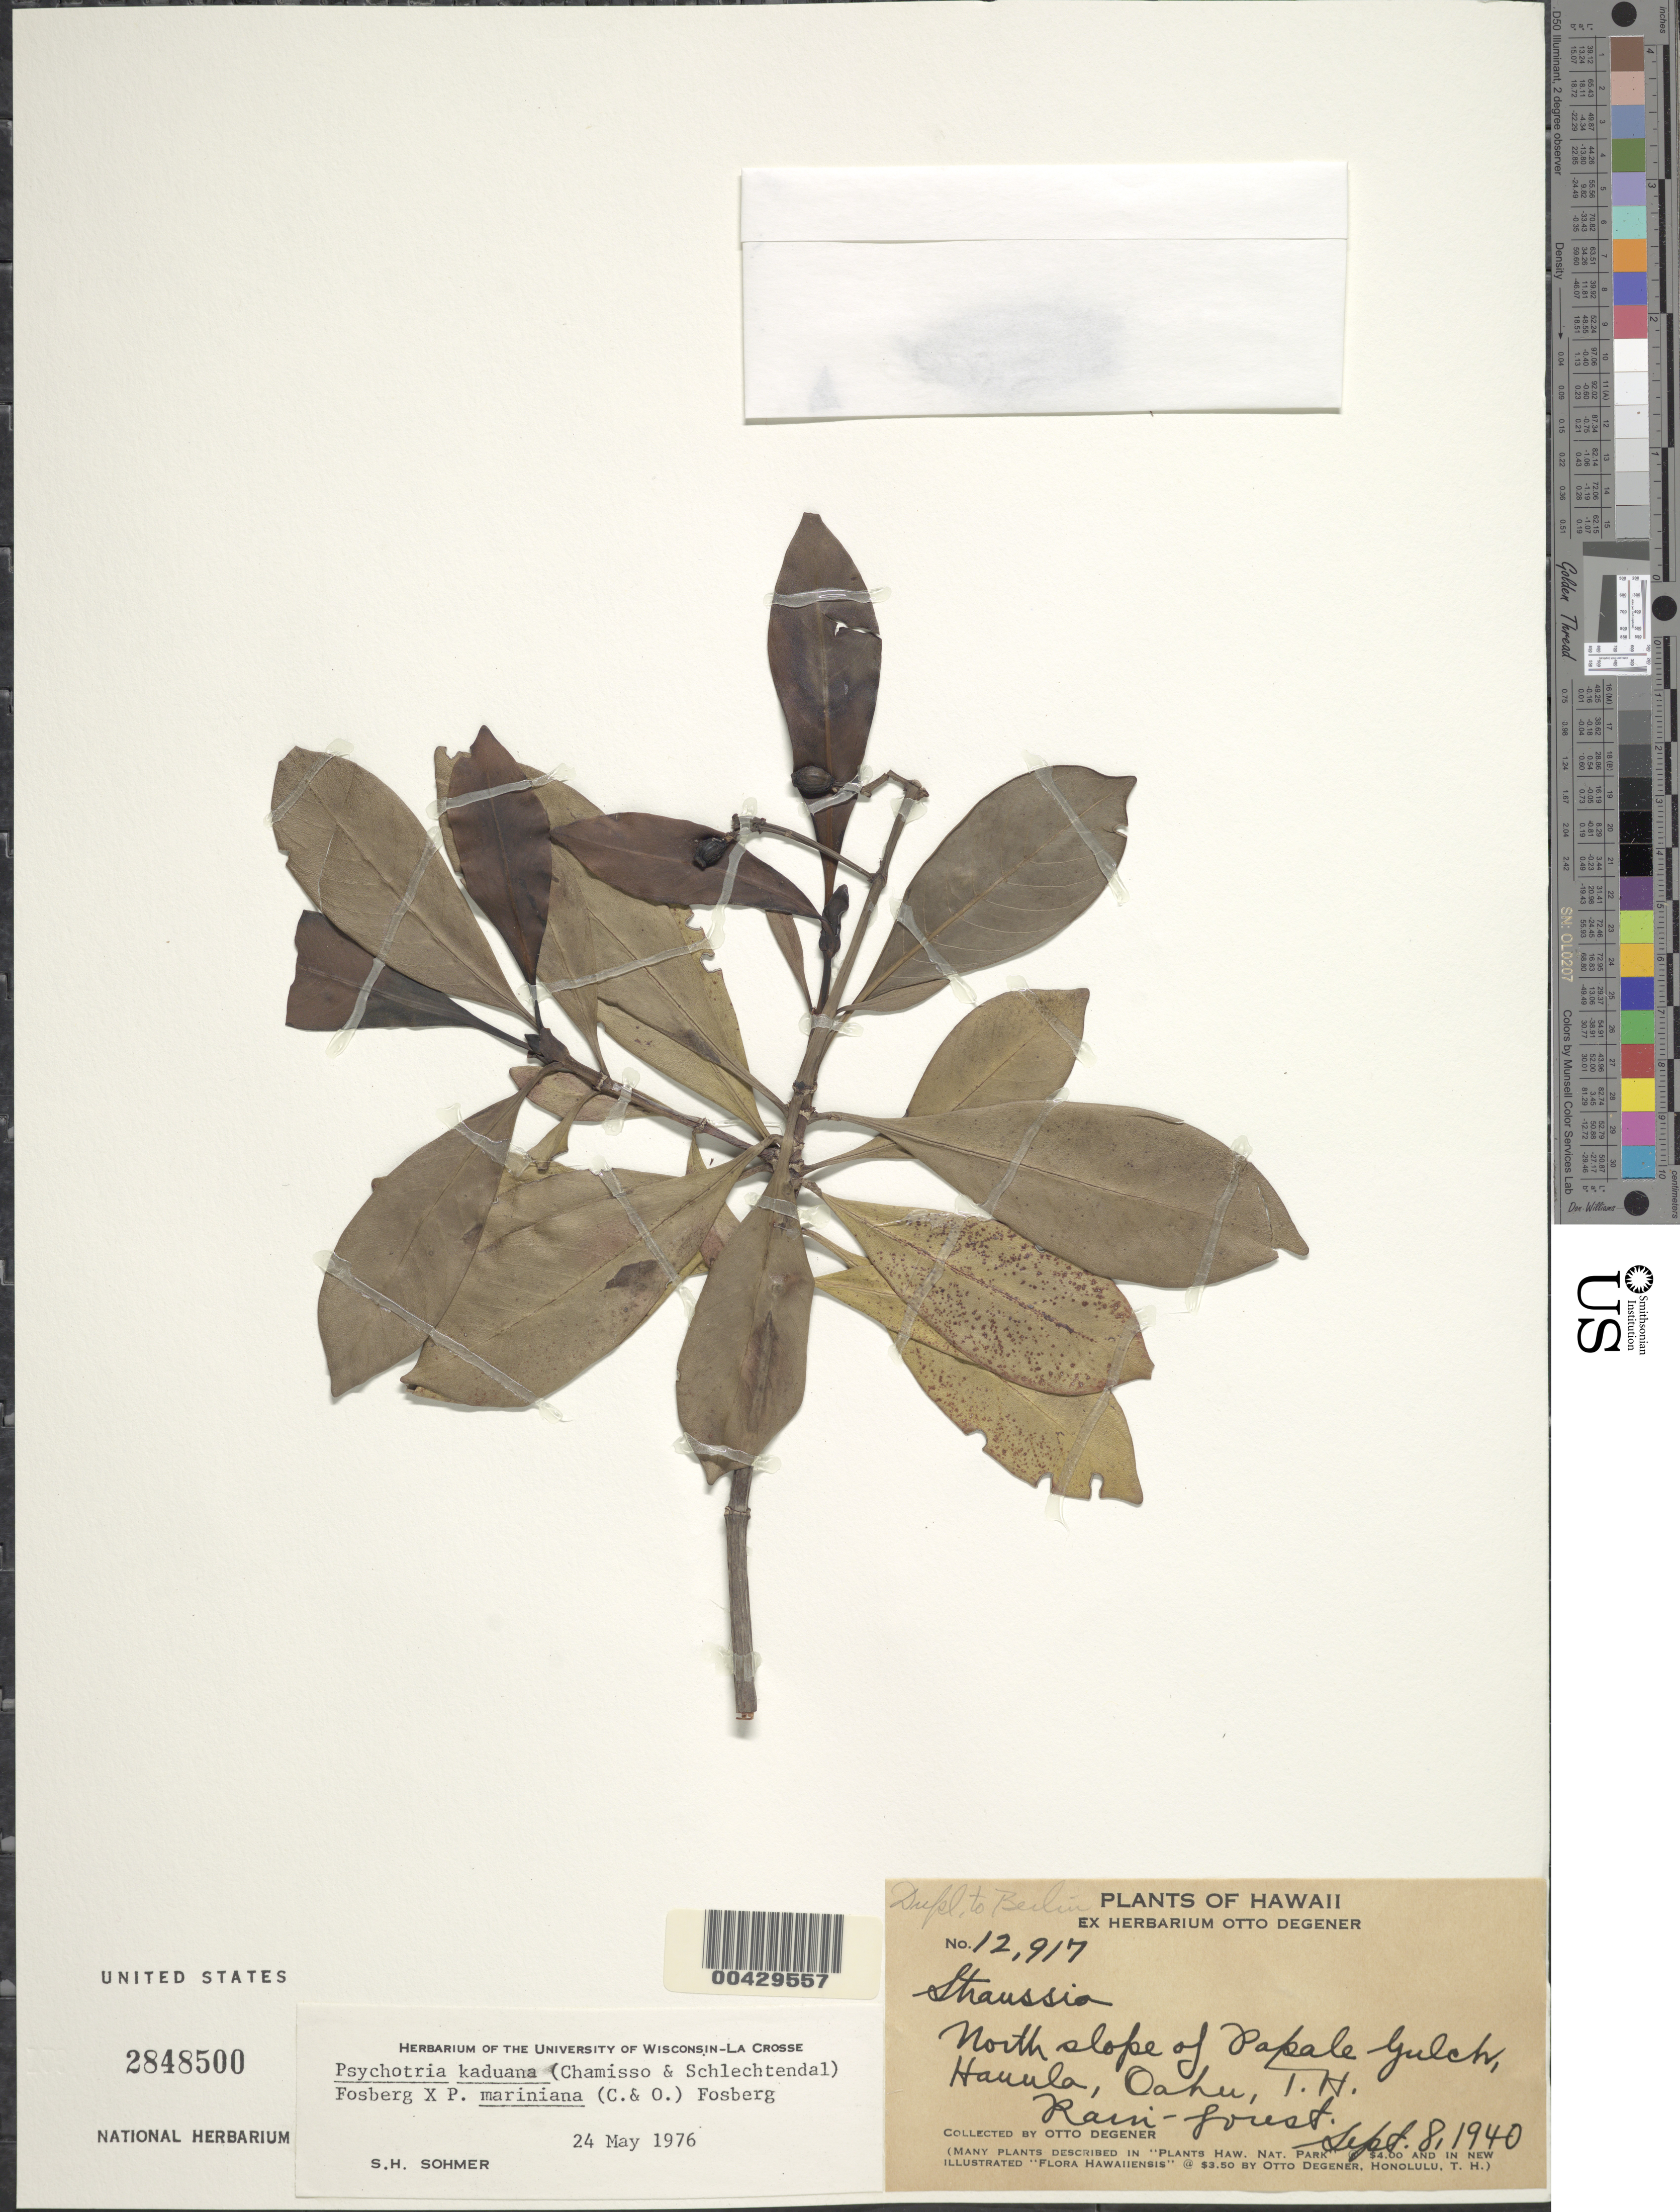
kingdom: Plantae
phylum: Tracheophyta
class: Magnoliopsida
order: Gentianales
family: Rubiaceae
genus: Psychotria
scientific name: Psychotria kaduana x P. mariniana (Cham. & Schltdl.) Fosberg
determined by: Sohmer, S. H.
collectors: O. Degener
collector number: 12917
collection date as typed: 8 Sep 1940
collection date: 1940-09-08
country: United States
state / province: Hawaii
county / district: Honolulu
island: Oahu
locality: north slope of Papale Gulch, Hauula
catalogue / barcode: US 2848500